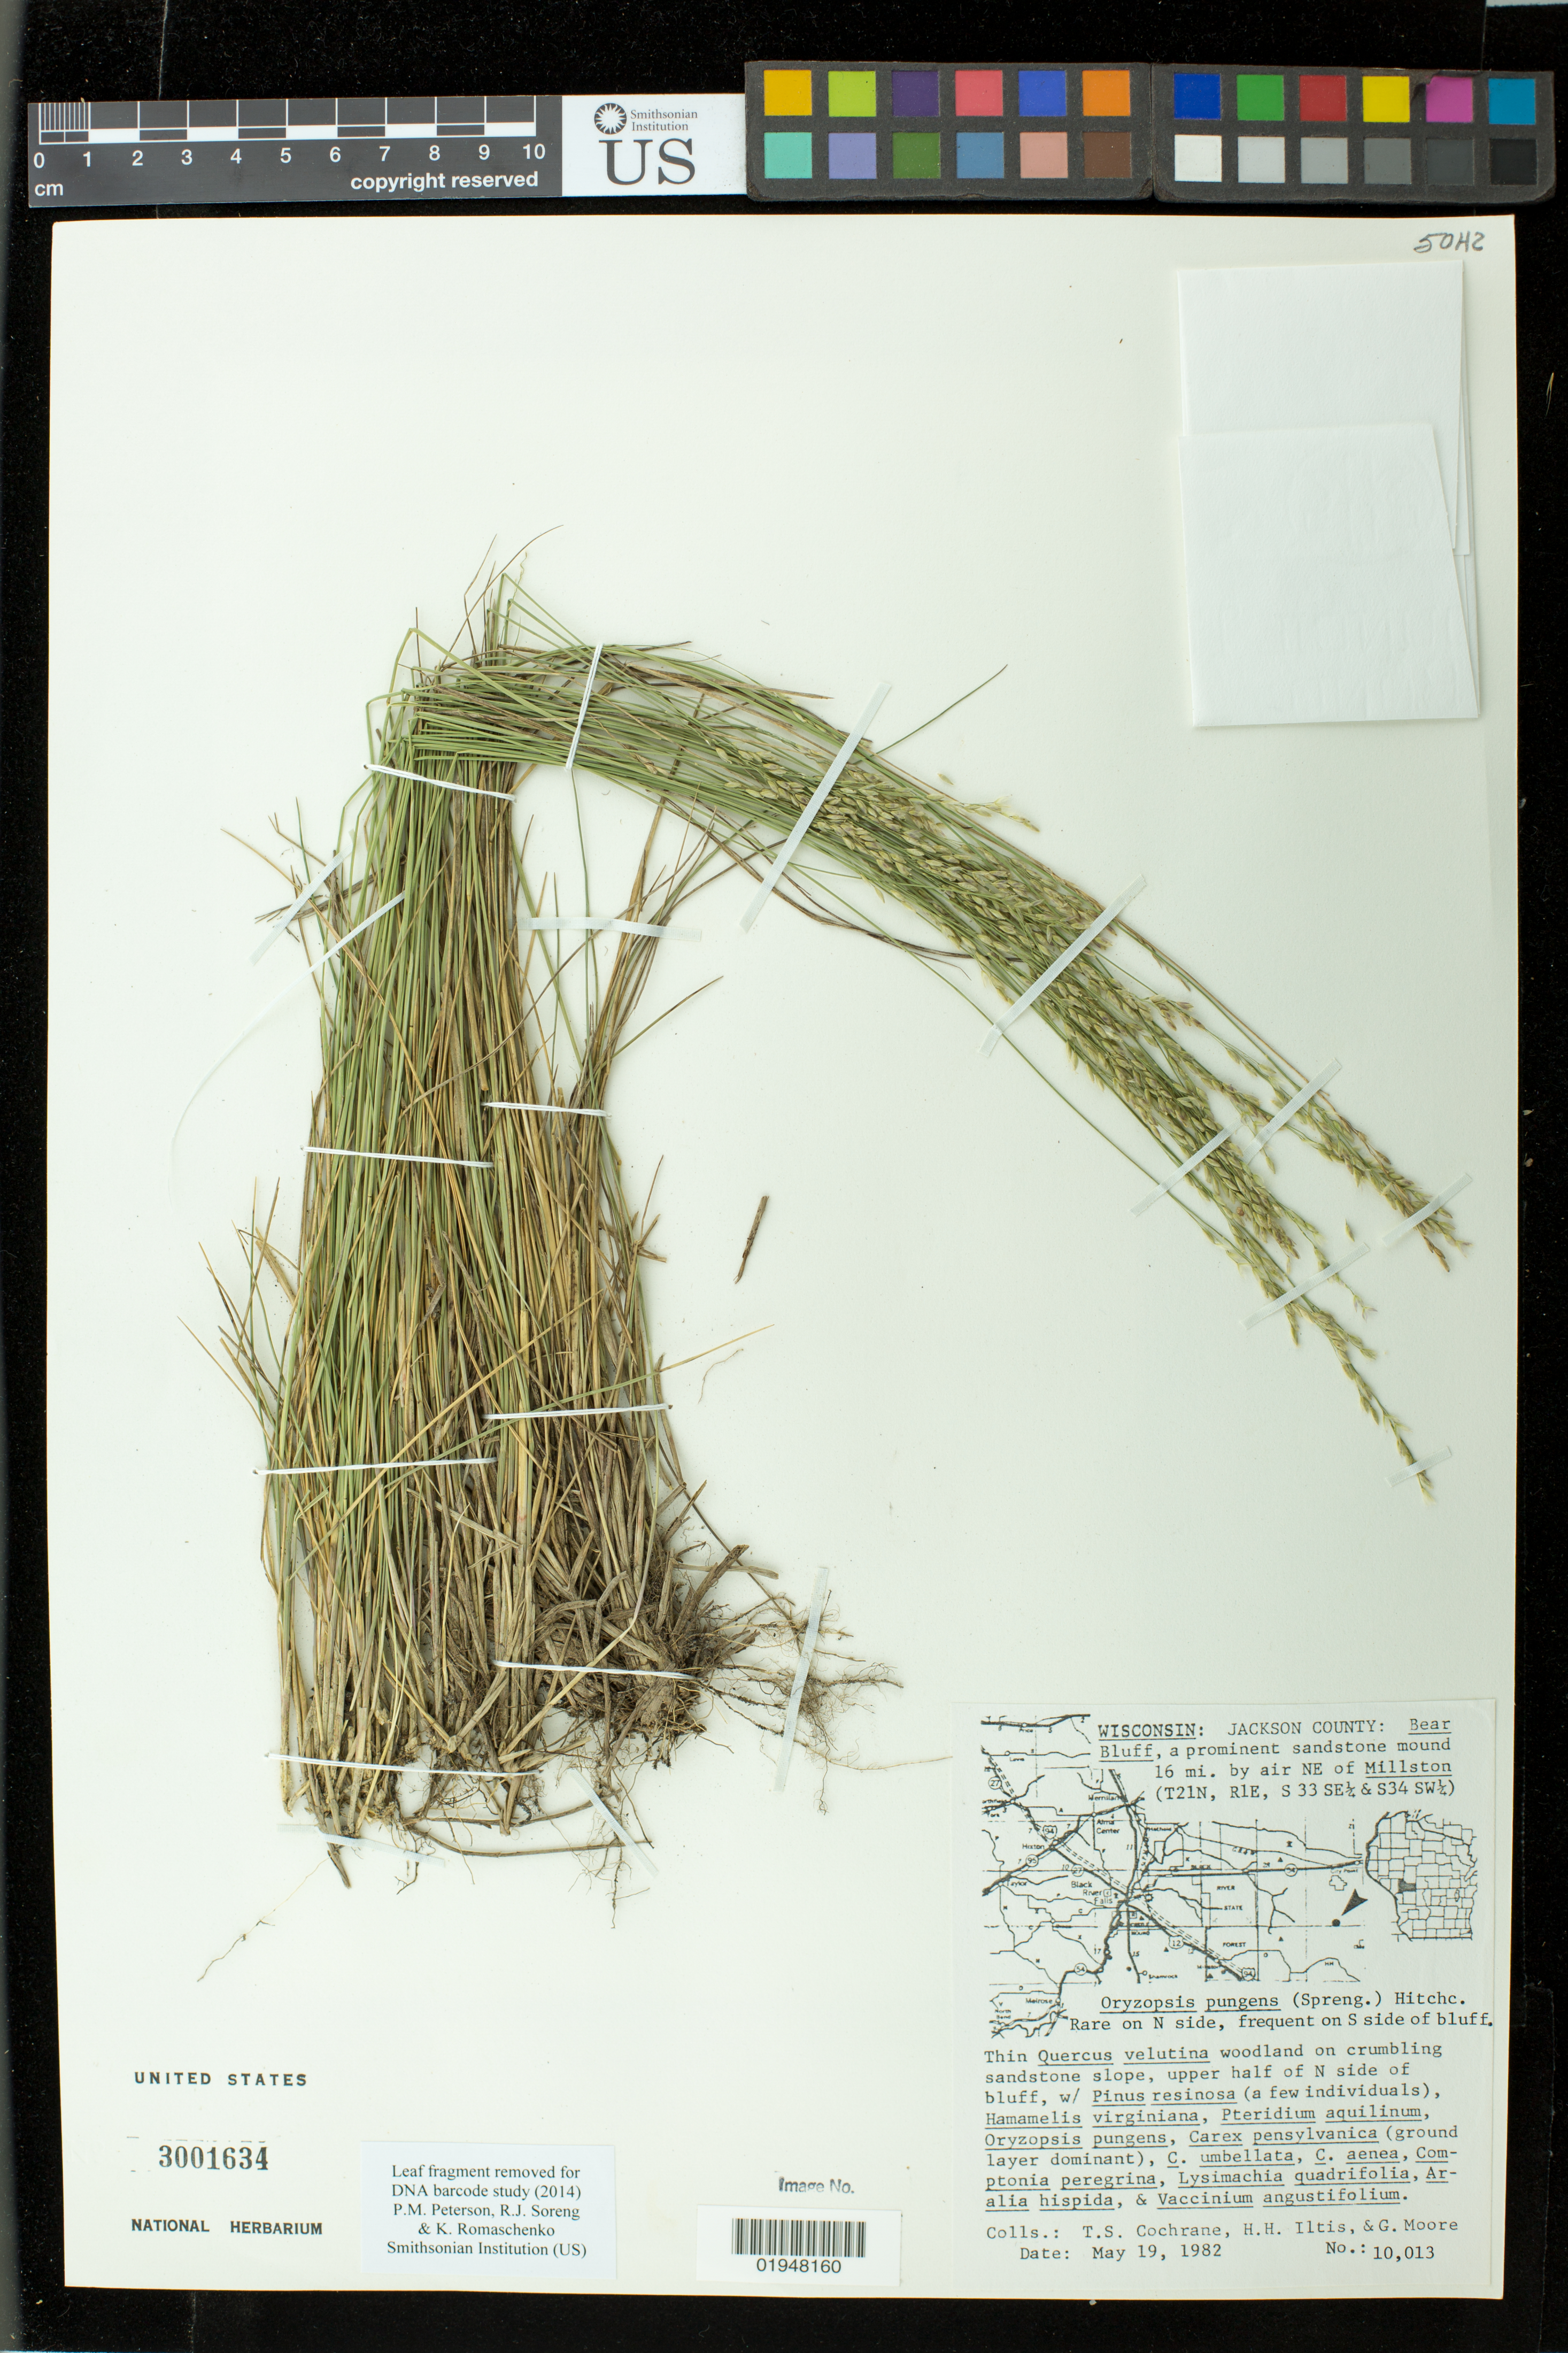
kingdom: Plantae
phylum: Tracheophyta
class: Liliopsida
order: Poales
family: Poaceae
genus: Oryzopsis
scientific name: Oryzopsis pungens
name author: (Torr. ex Spreng.) Hitchc.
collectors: T. Cochrane, H. H. Iltis & G. Moore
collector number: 10013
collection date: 1982-05-19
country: United States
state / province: Wisconsin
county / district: Jackson County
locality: Bear Bluff, a prominent sandstone mound 16 mi. by air NE of Millston (T21N, R1E S33 SE¼ & S34 SW¼)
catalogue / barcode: US 3001634